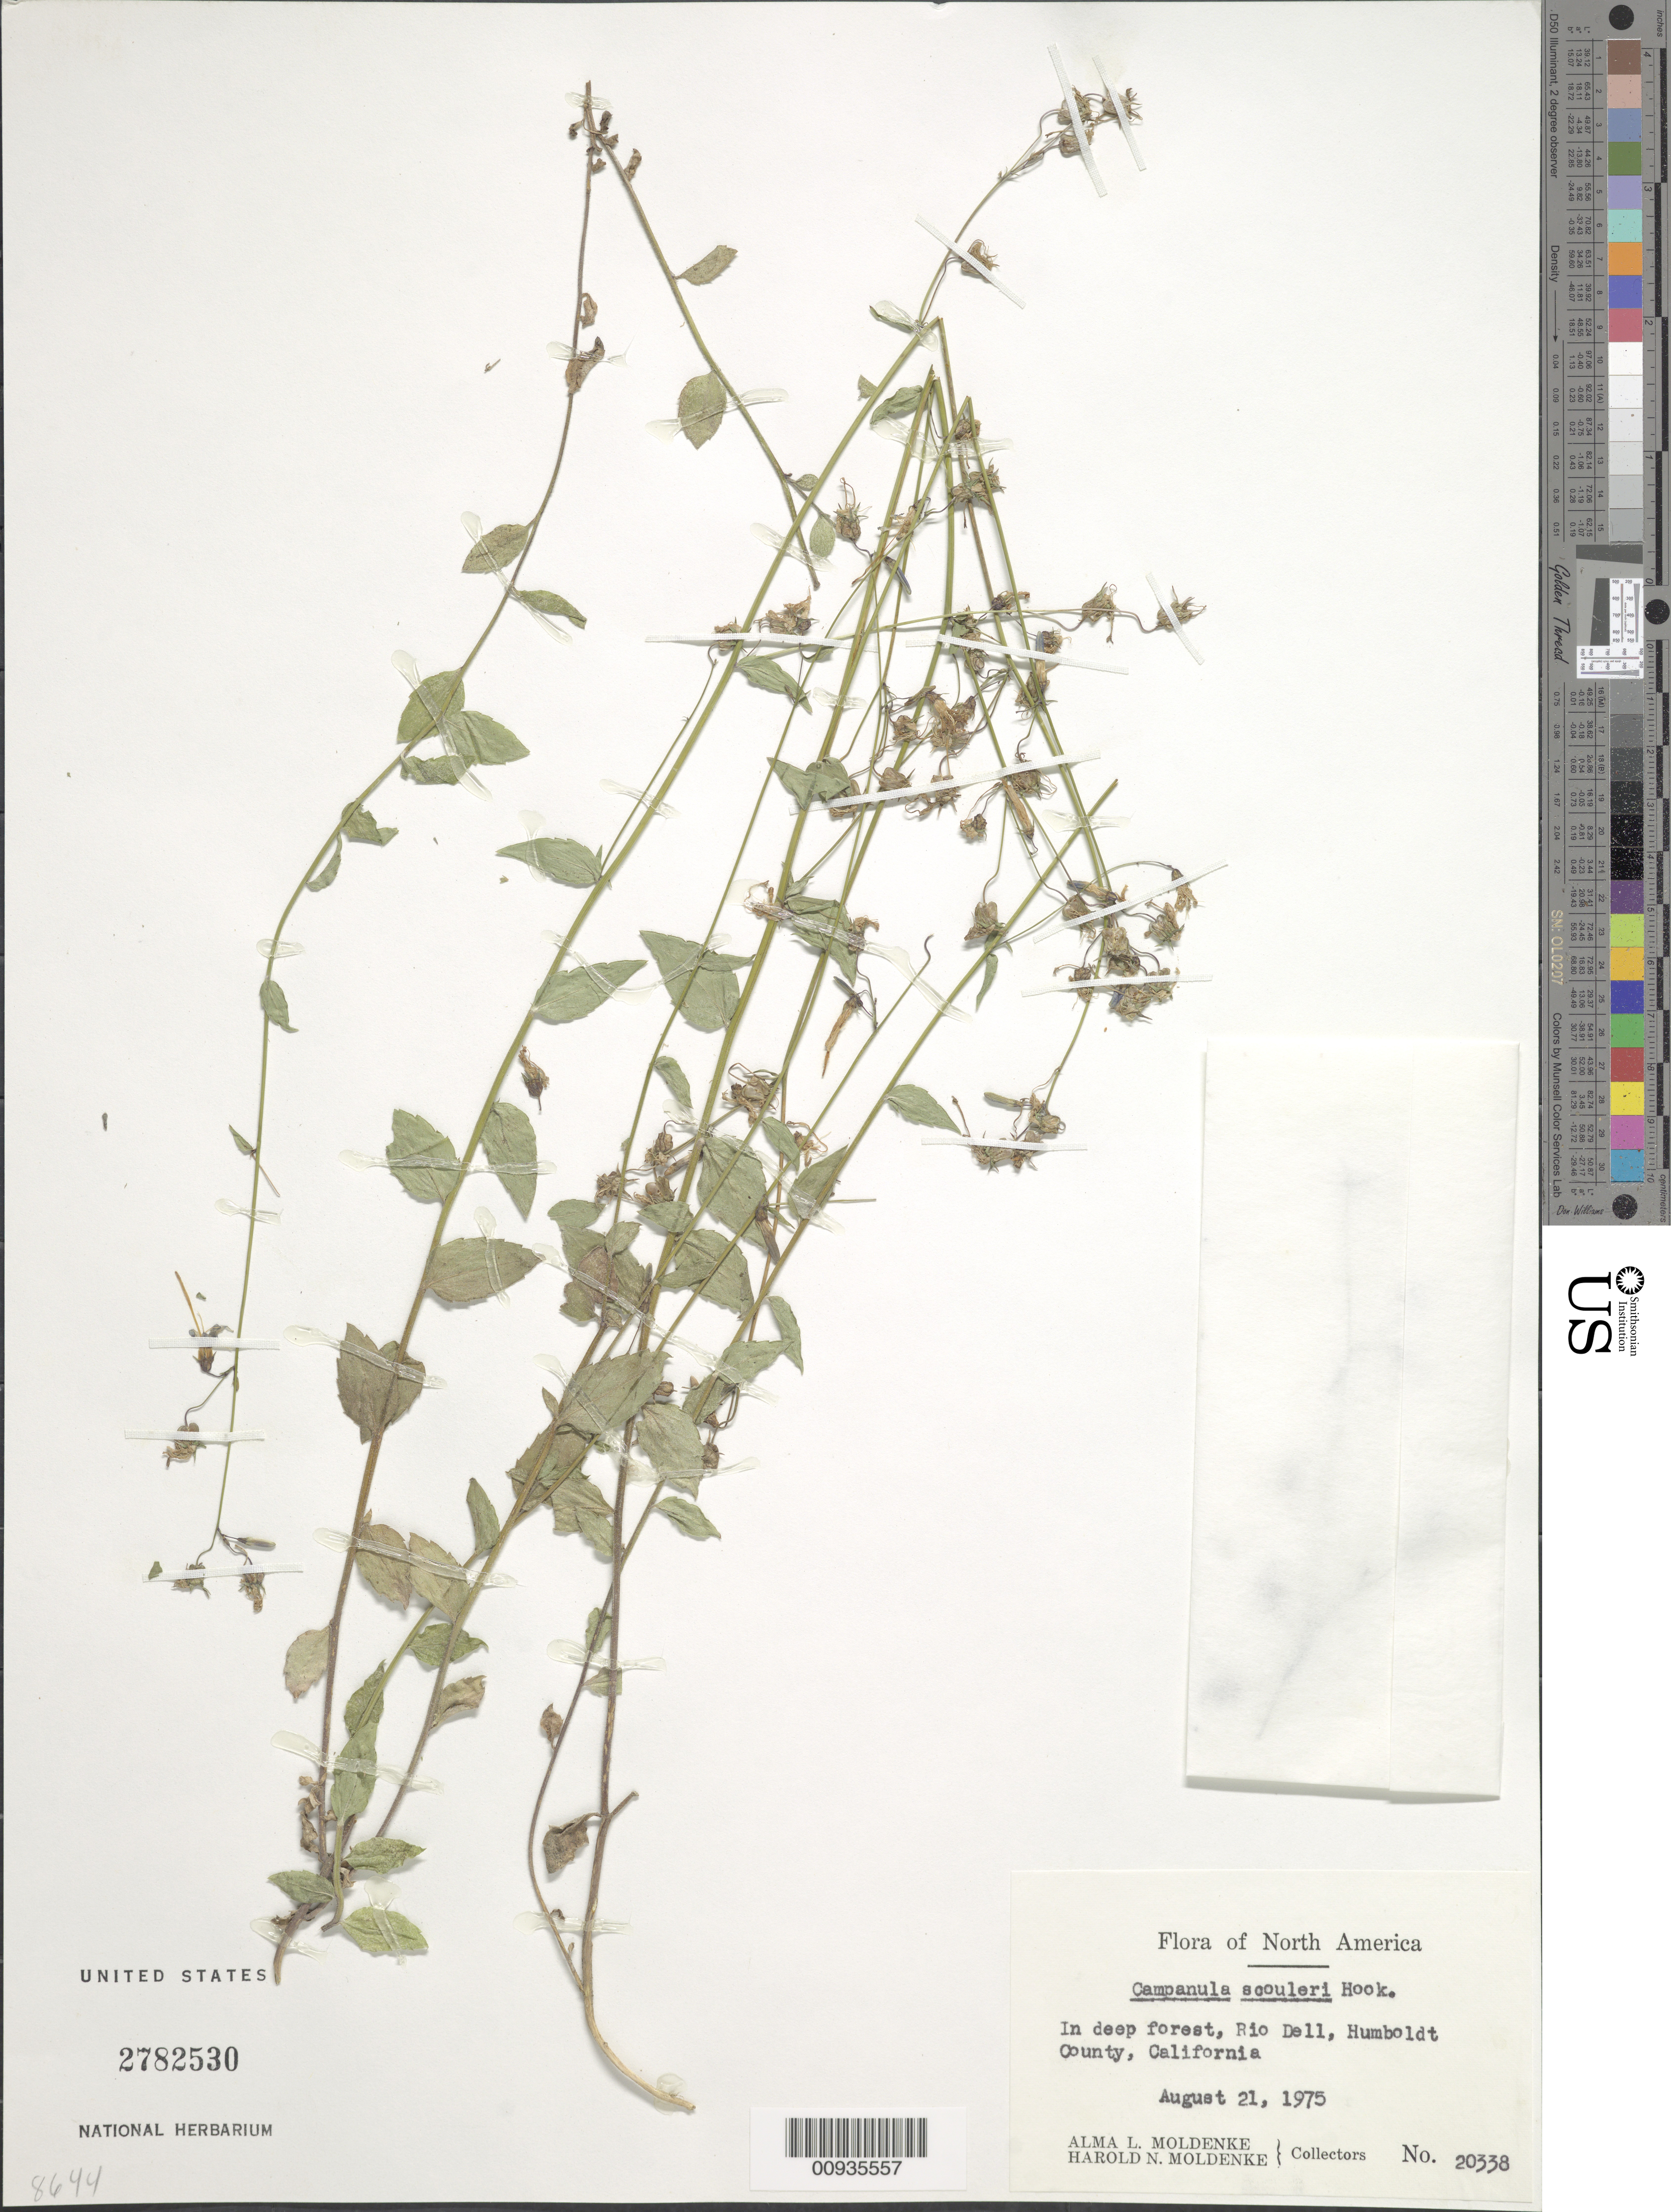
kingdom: Plantae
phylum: Tracheophyta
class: Magnoliopsida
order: Asterales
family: Campanulaceae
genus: Campanula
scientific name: Campanula scouleri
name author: Hook.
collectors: A. L. Moldenke & H. N. Moldenke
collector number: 20338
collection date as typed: August 21, 1975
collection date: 1975-08-21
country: United States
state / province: California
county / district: Humboldt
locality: Rio Dell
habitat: in deep forest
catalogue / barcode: US 2782530